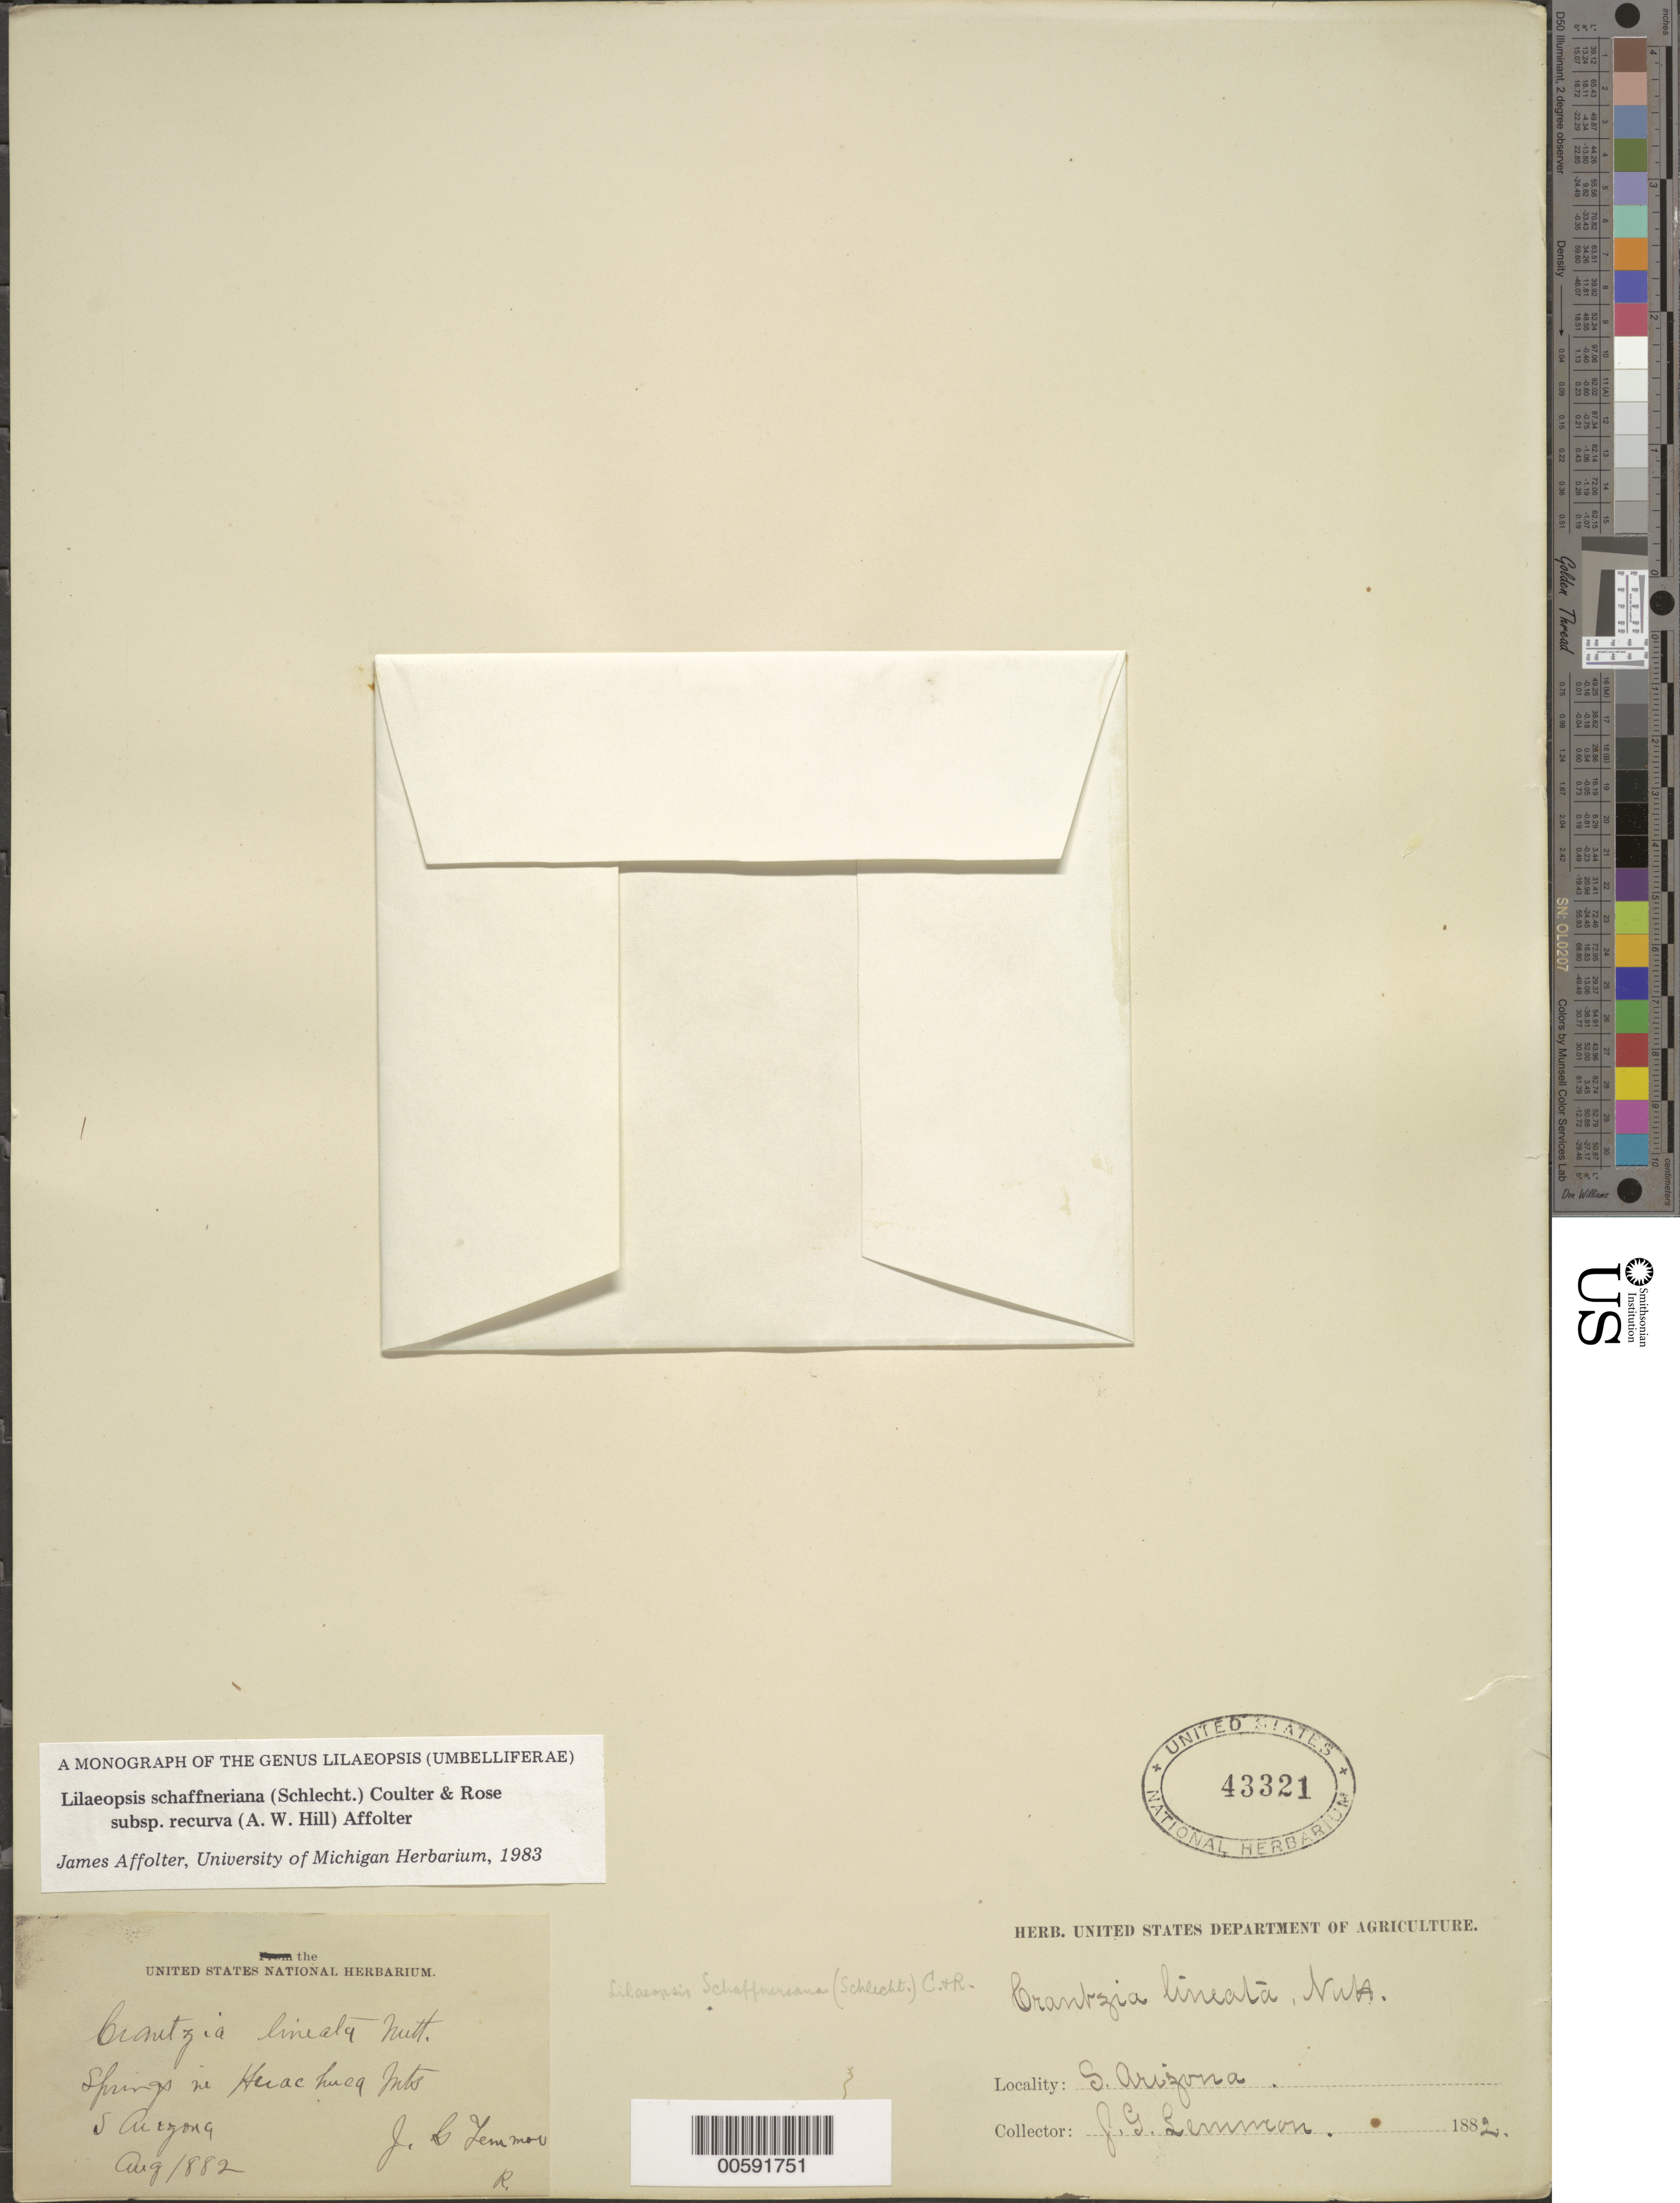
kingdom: Plantae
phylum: Tracheophyta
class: Magnoliopsida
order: Apiales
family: Apiaceae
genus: Lilaeopsis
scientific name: Lilaeopsis schaffneriana subsp. recurva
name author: (A.W. Hill) Affolter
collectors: J. G. Lemmon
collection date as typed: Aug 1882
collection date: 1882-08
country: United States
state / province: Arizona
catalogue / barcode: US 43321